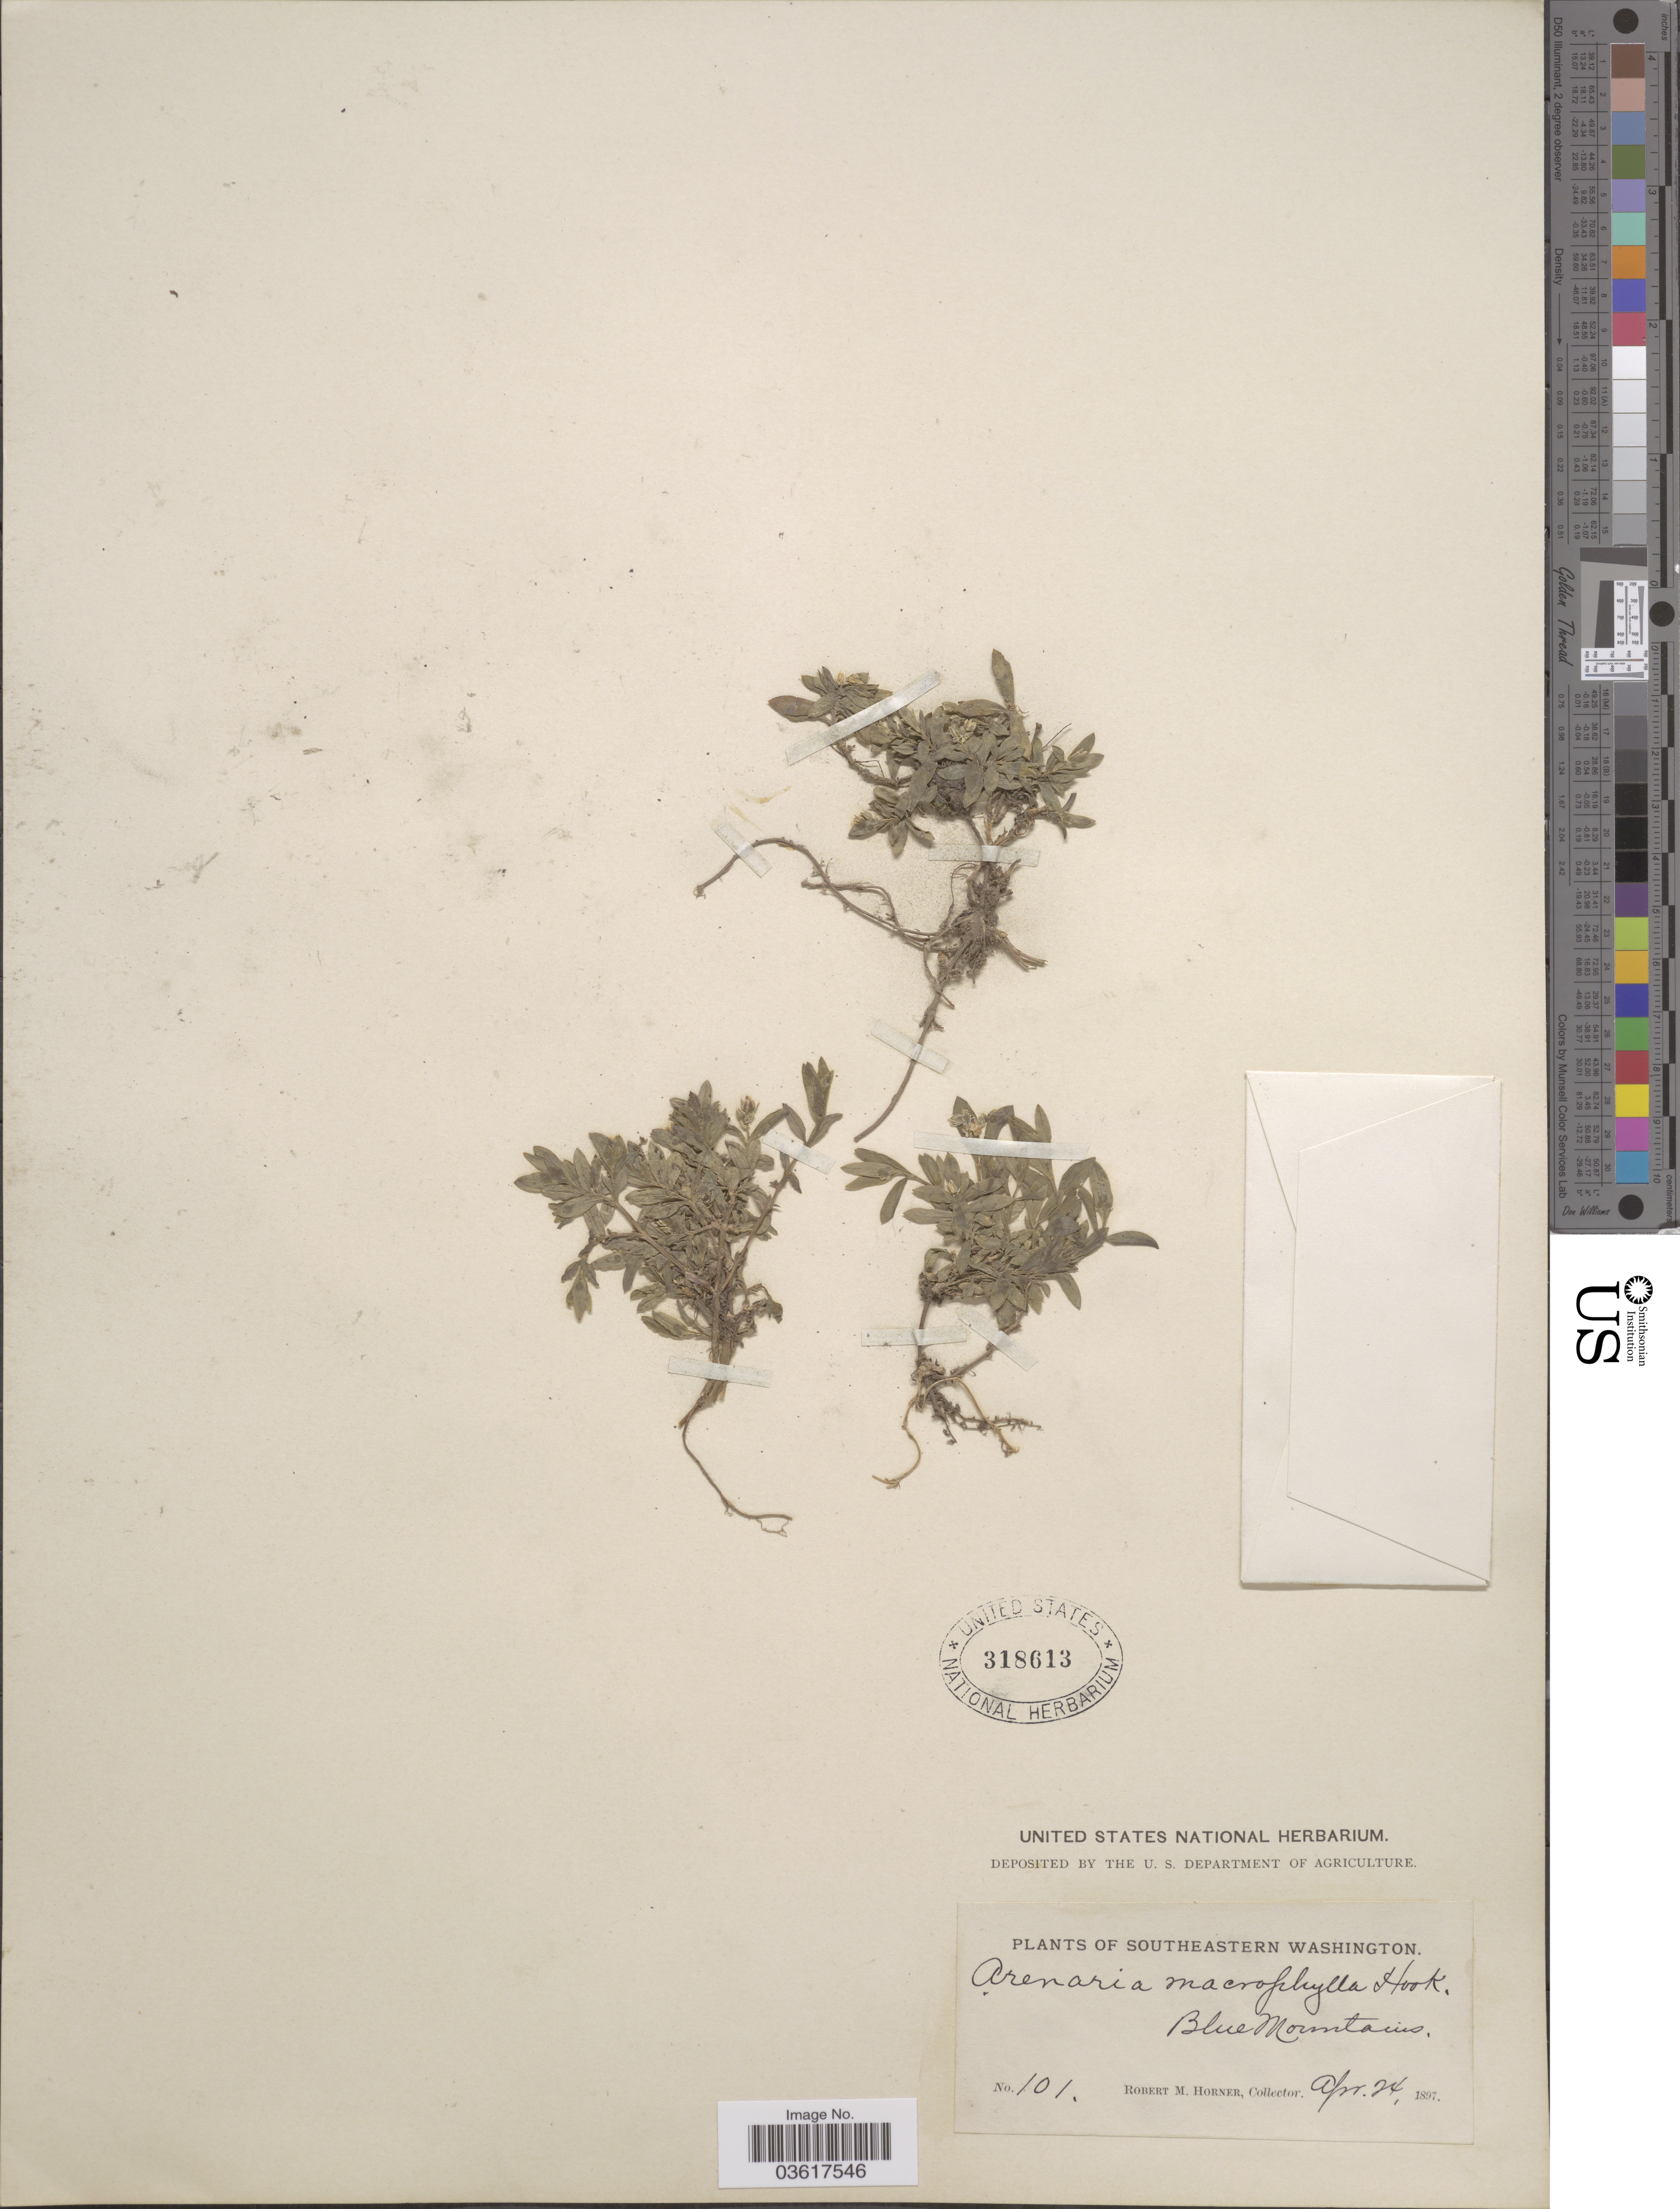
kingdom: Plantae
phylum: Tracheophyta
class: Magnoliopsida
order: Caryophyllales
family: Caryophyllaceae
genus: Moehringia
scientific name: Moehringia macrophylla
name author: (Hook.) Fenzl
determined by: Strong, Mark T., (BOT), Smithsonian Institution - National Museum of Natural History (UNITED STATES)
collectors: R. Horner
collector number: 101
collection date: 1897-04-24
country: United States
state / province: Washington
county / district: Clallam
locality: Southeastern Washington. Blue Mountains.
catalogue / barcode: US 318613